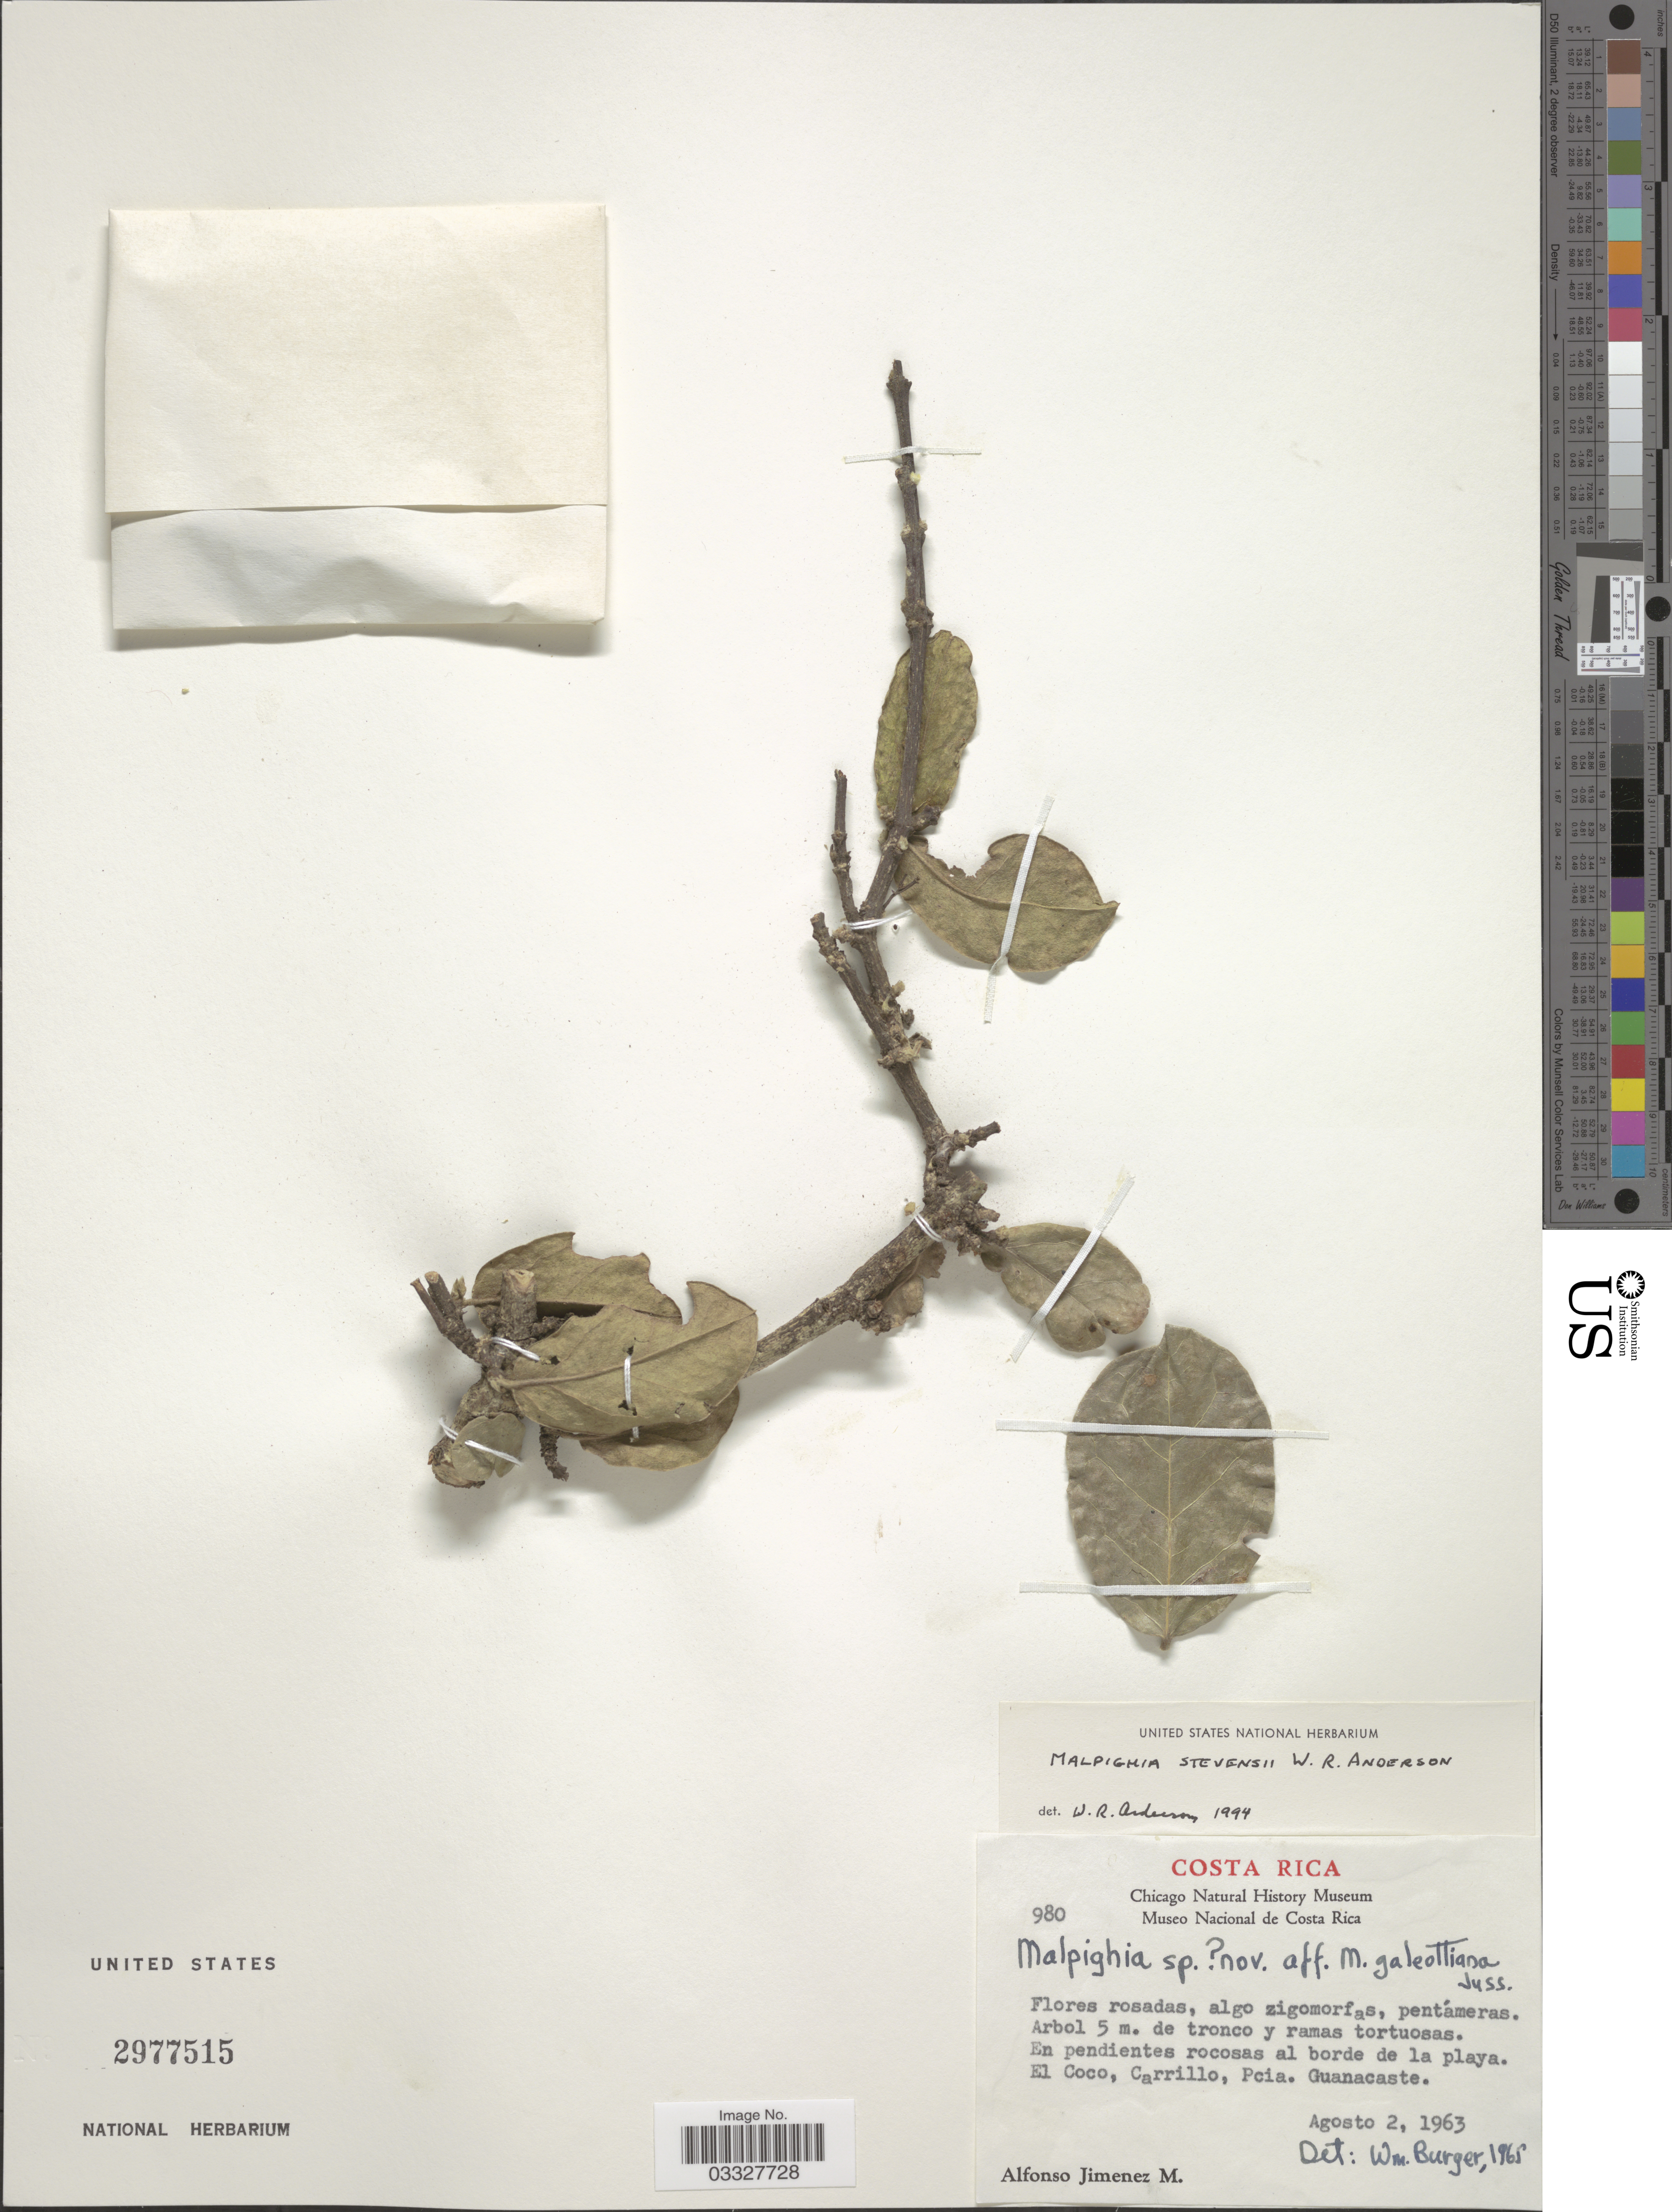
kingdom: Plantae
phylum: Tracheophyta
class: Magnoliopsida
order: Malpighiales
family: Malpighiaceae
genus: Malpighia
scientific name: Malpighia stevensii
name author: W.R. Anderson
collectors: A. Jimenez M.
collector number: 980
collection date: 1963-08-02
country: Costa Rica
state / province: Guanacaste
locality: El Coco, Carrillo.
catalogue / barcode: US 2977515